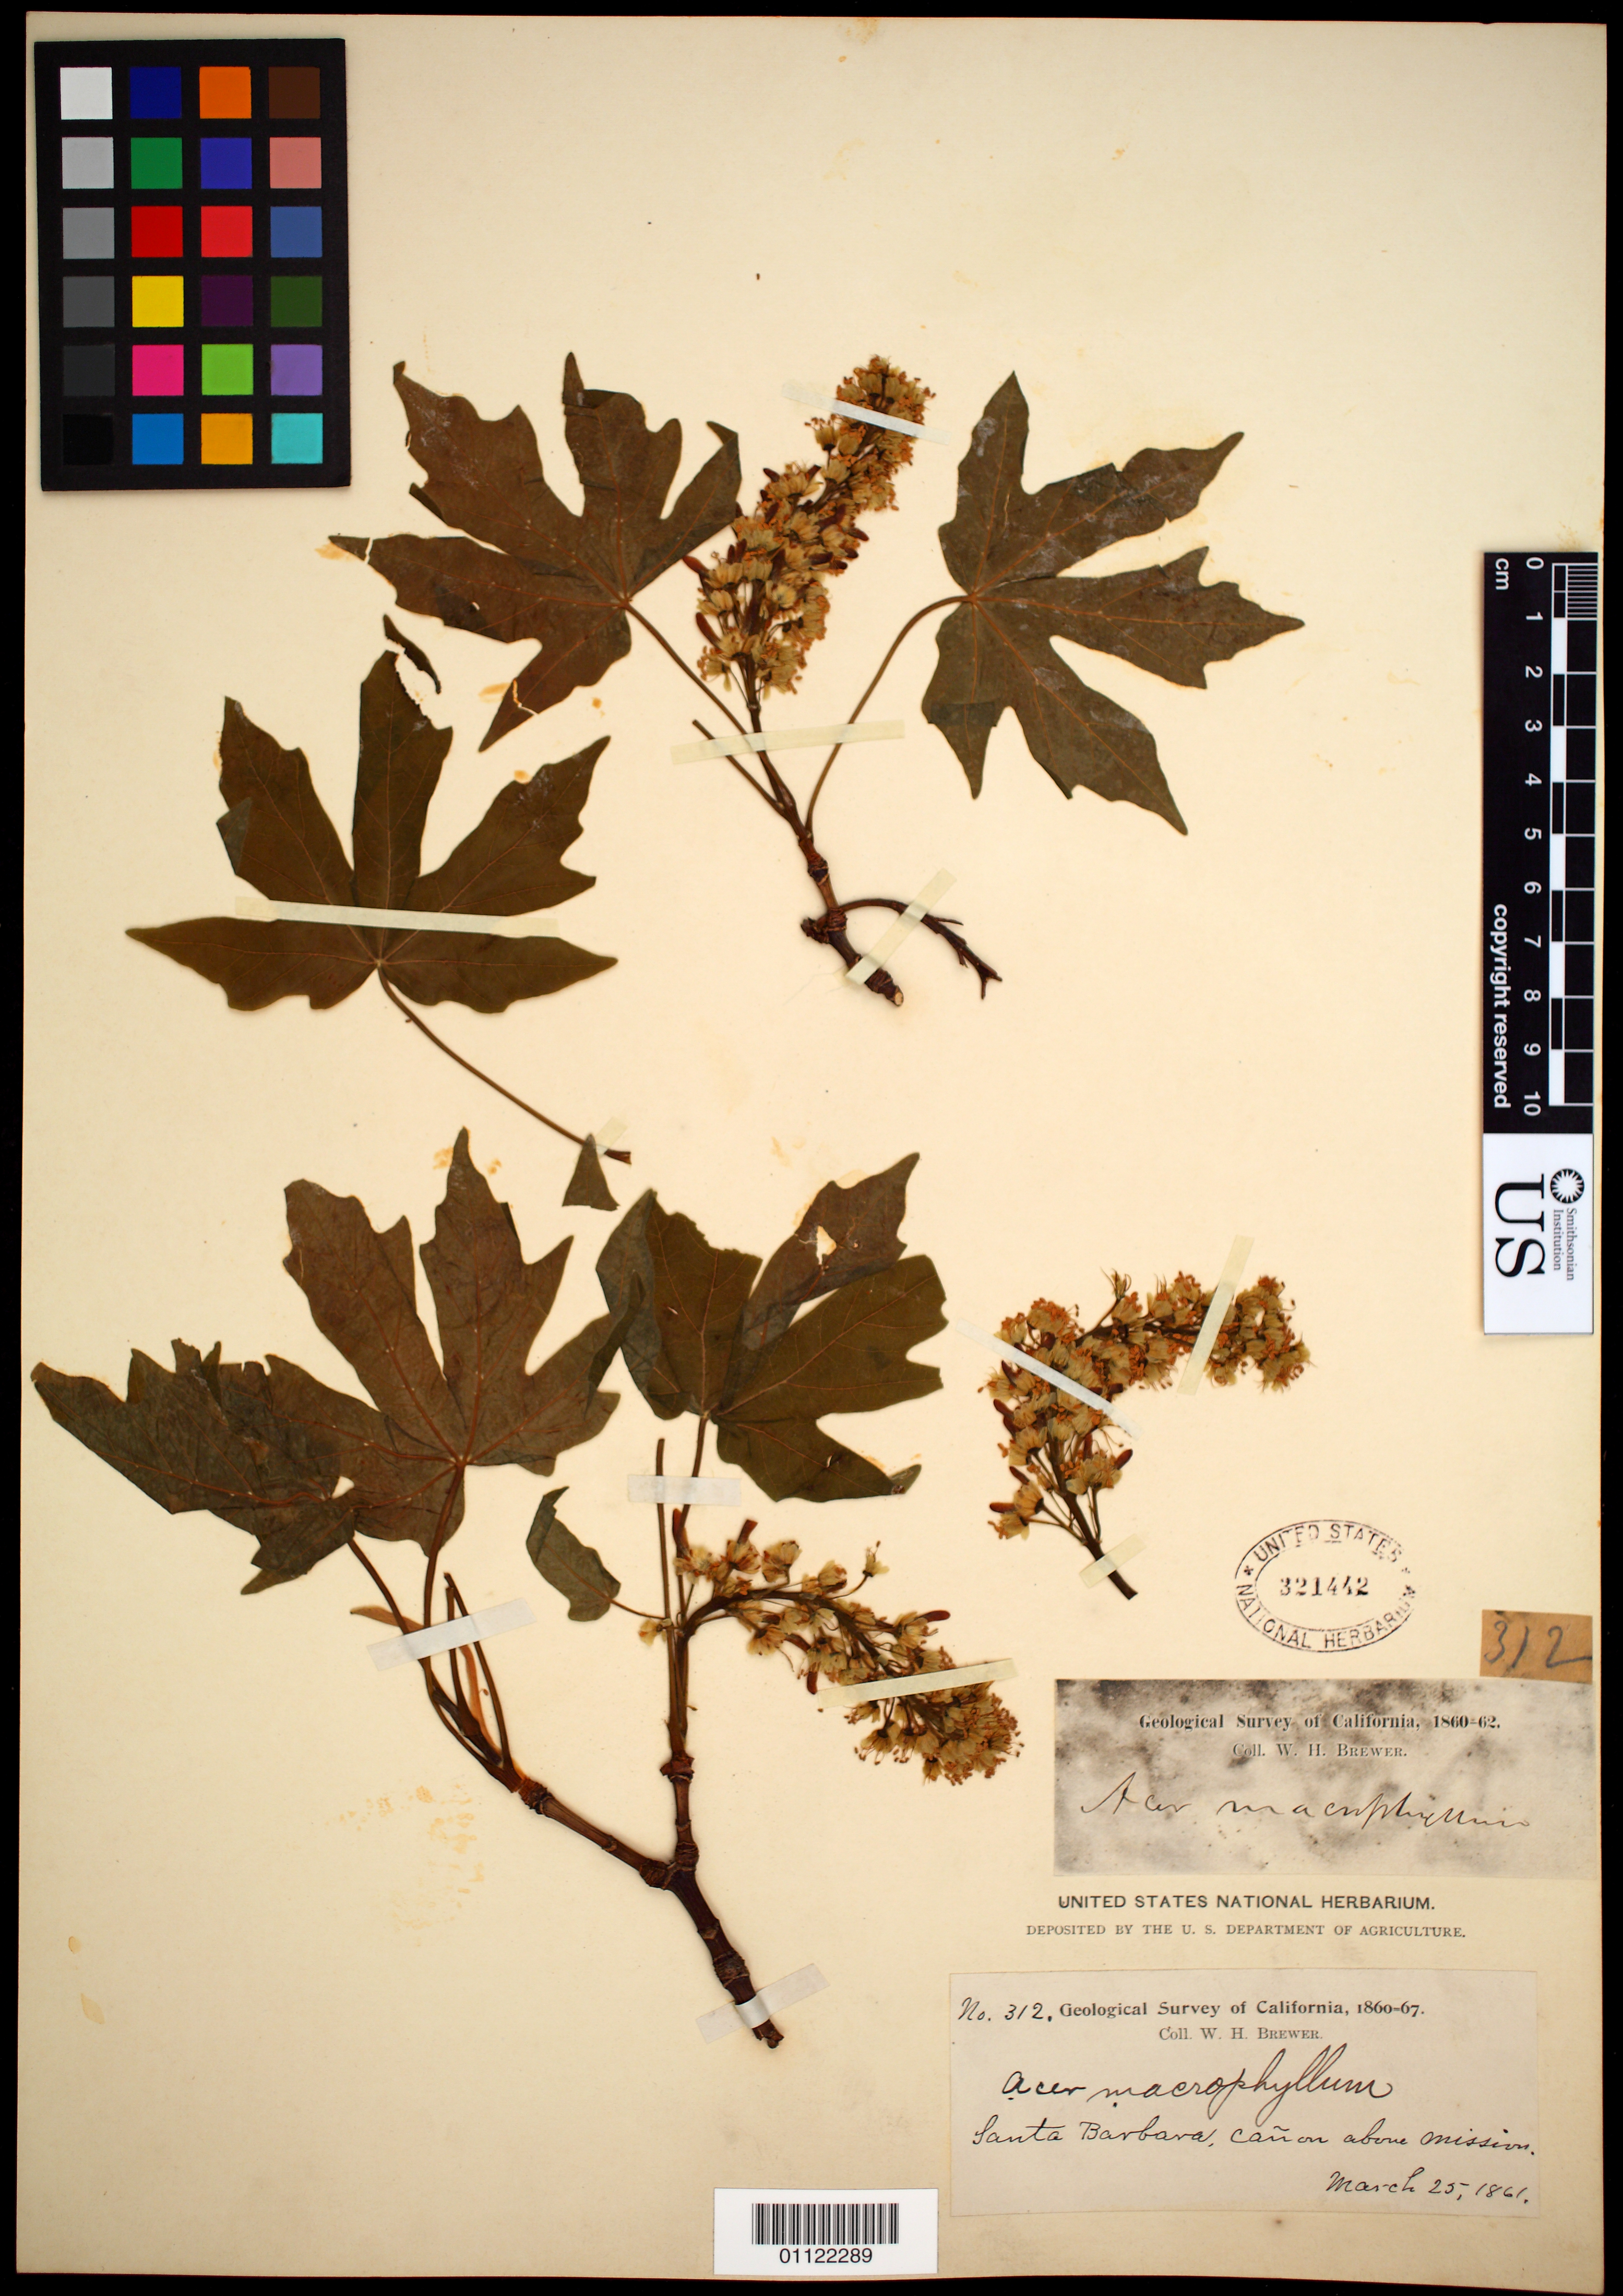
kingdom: Plantae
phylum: Tracheophyta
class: Magnoliopsida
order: Sapindales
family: Sapindaceae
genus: Acer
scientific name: Acer macrophyllum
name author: Pursh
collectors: W. H. Brewer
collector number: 312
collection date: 1861-03-25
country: United States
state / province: California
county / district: Santa Barbara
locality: Santa Barbara, canyon above mission.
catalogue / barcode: US 321442